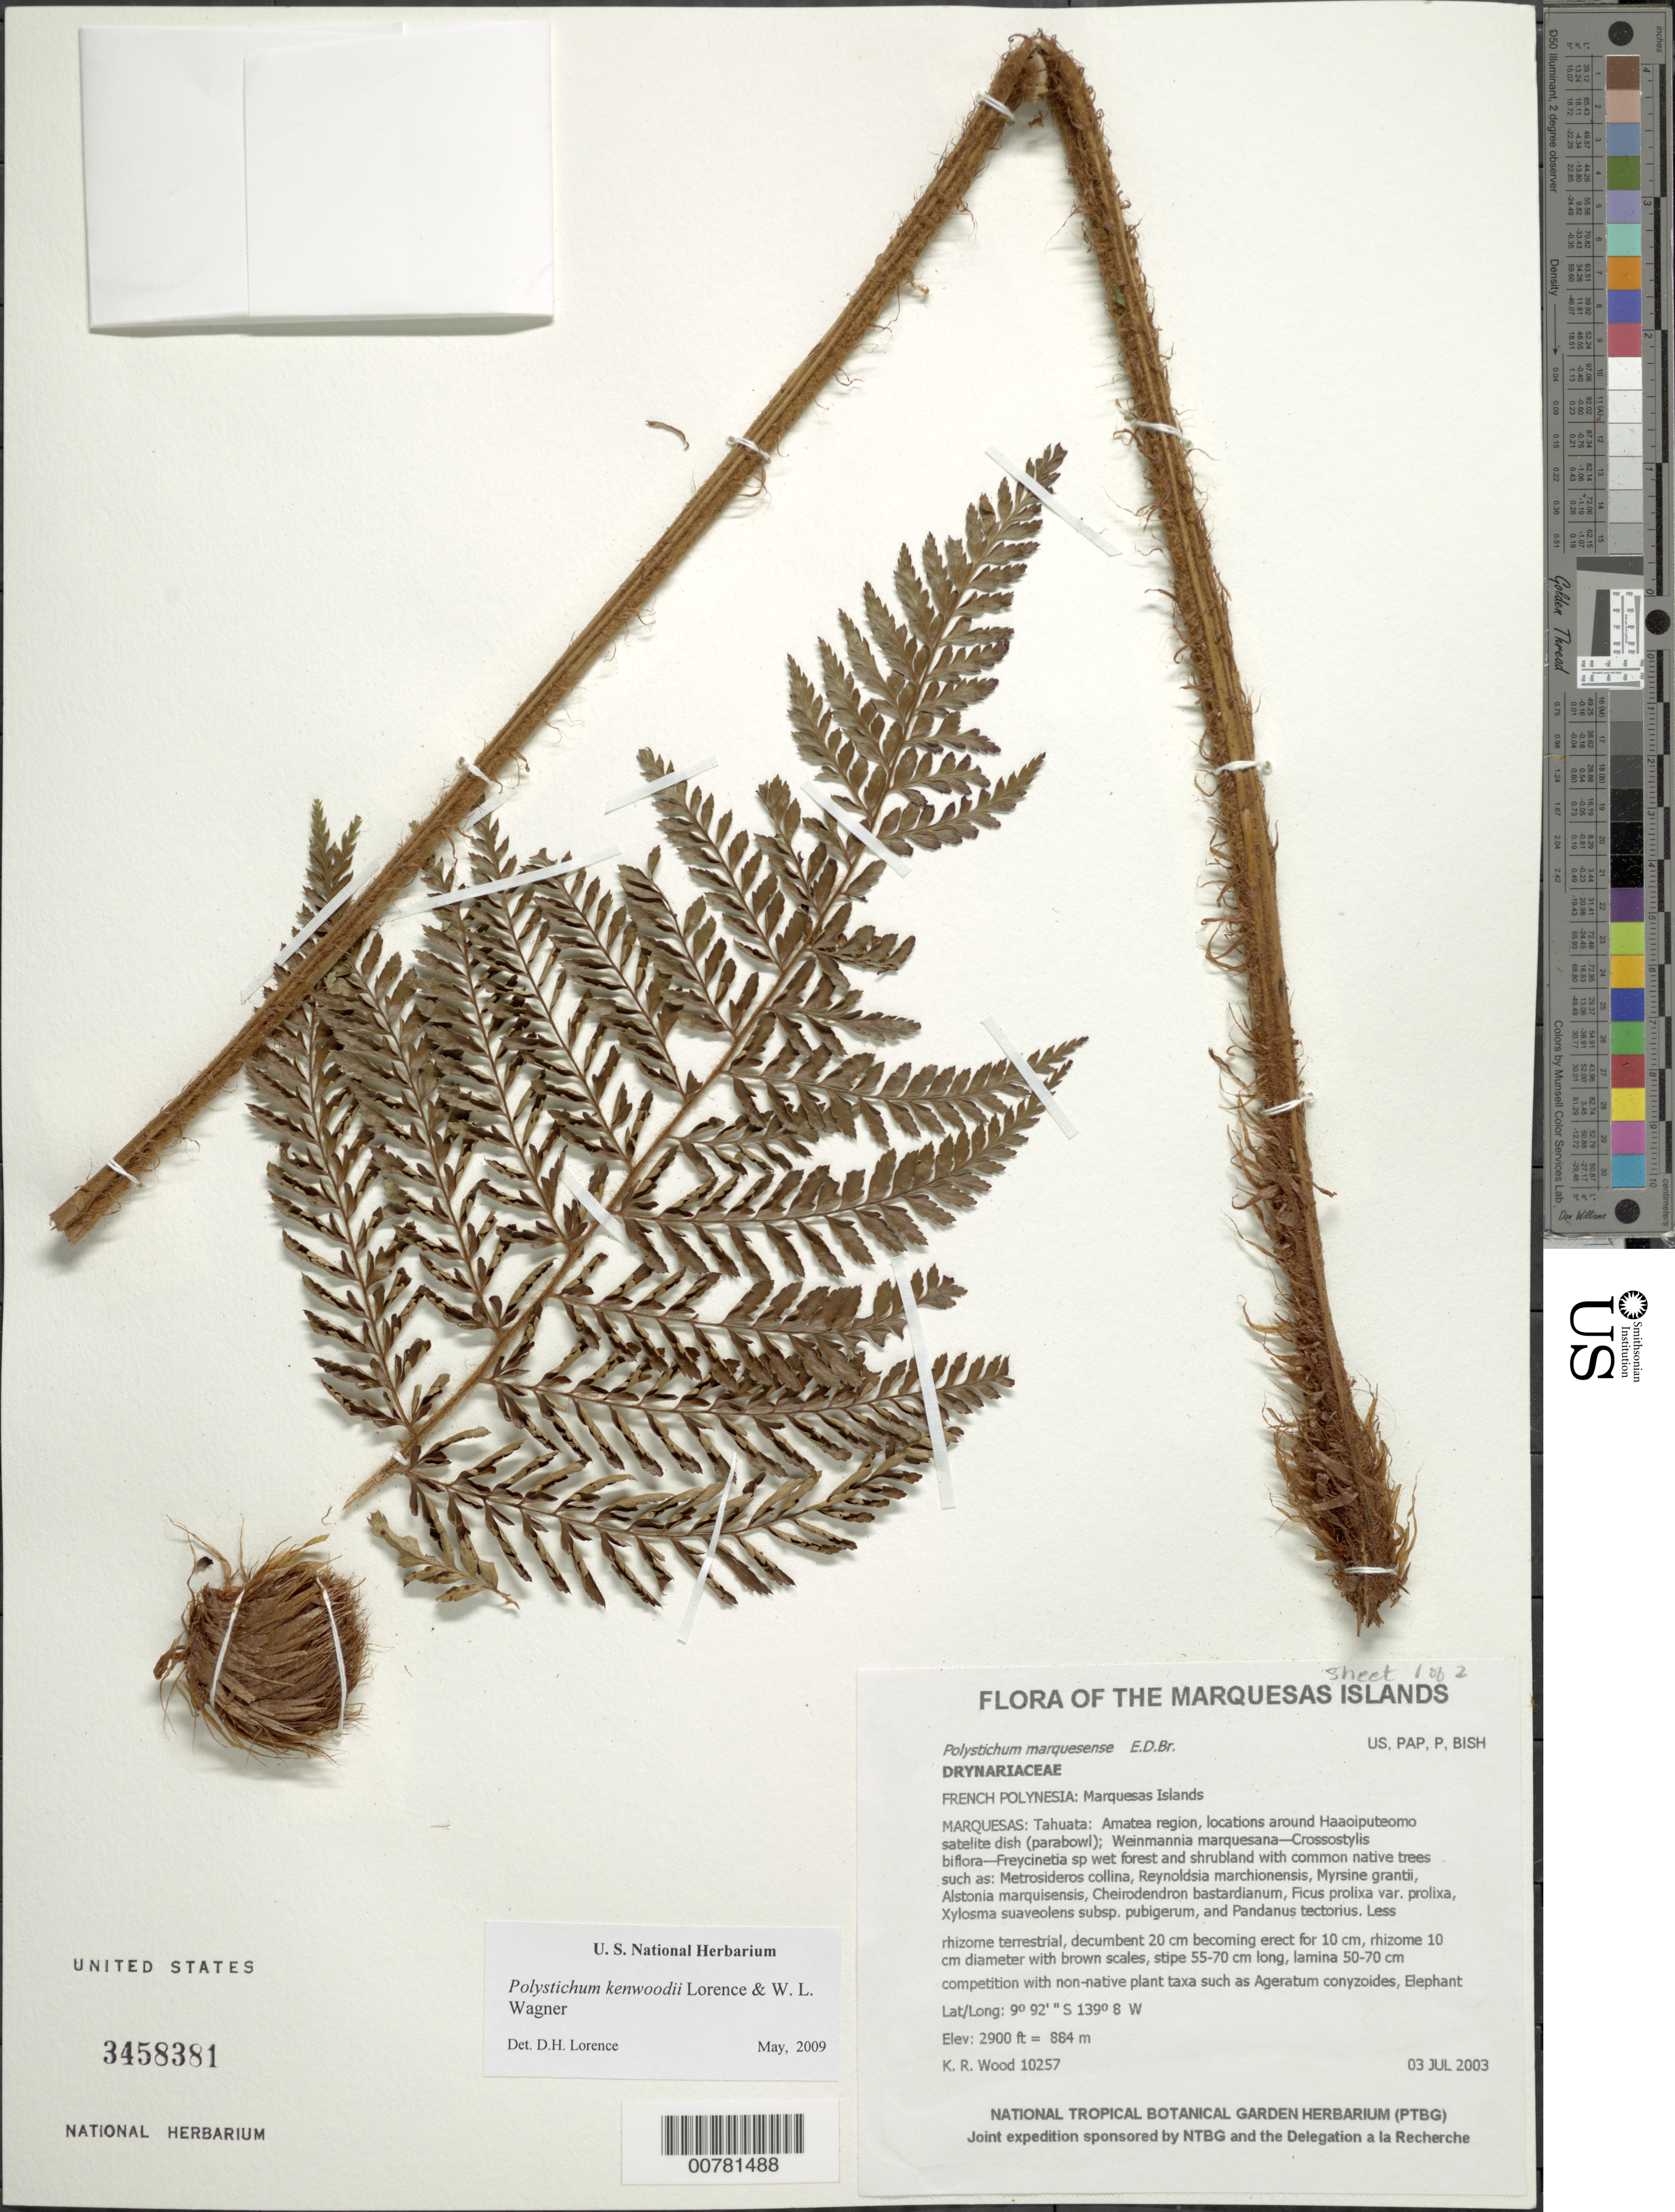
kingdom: Plantae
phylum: Tracheophyta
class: Polypodiopsida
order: Polypodiales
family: Dryopteridaceae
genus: Polystichum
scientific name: Polystichum kenwoodii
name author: Lorence & W.L. Wagner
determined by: Lorence, David H., (PTBG), National Tropical Botanical Garden (UNITED STATES)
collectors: K. R. Wood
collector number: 10257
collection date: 2003-07-03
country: French Polynesia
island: Tahuata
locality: Amatea region, locations around Haaoiputeomo satelite dish (parabowl)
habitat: Weinmannia marquesana - Crossostylis biflora-Freycinetia sp wet forest and shrubland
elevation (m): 884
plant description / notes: Competition with non-native plant taxa such as Ageratum conyzoides, Elephantopus mollis, Psidium guajava, Spathoglottis plicata, Zingiber zerumbet, Paspalum conjugatum, Paspalum paniculatum, Rhynchelytrum repens, Cordyline fruticosa, Kyllinga nemoralis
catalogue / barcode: US 3458381